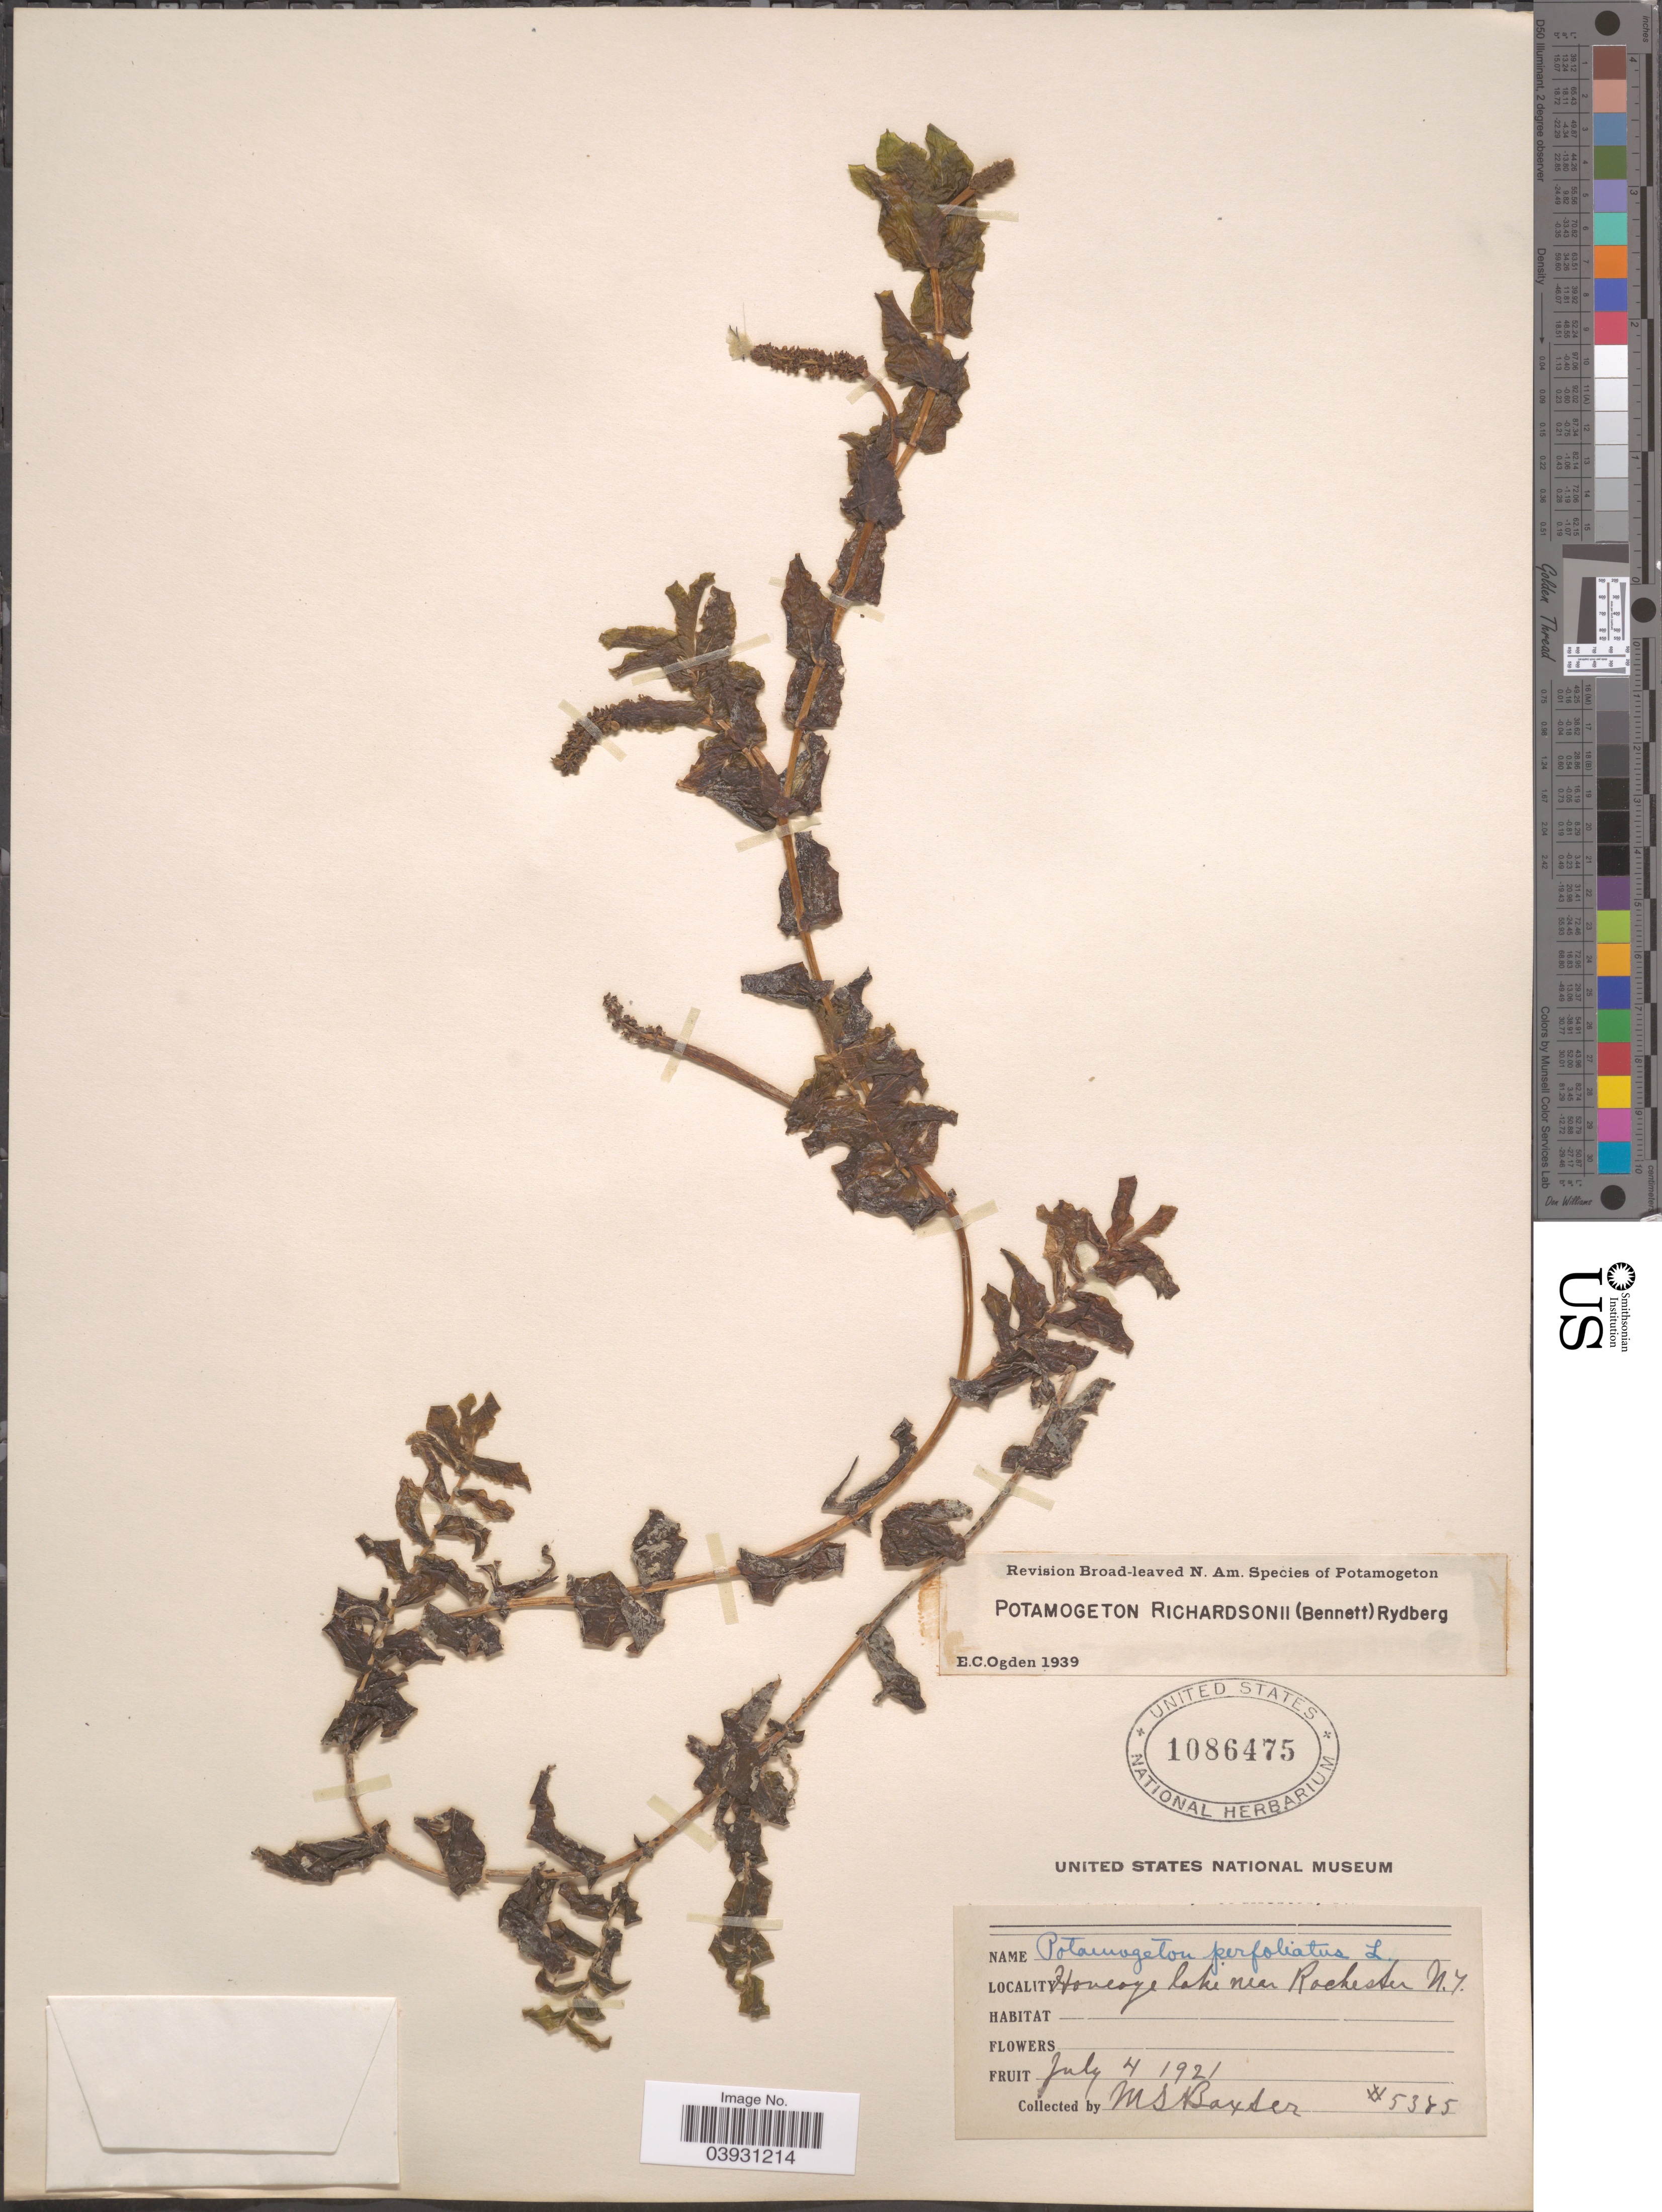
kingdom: Plantae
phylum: Tracheophyta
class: Liliopsida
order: Alismatales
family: Potamogetonaceae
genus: Potamogeton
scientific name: Potamogeton richardsonii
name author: (A.W. Benn.) Rydb.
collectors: M. Baxter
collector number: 5385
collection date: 1921-07-04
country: United States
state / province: New York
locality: Honeoye lake near Rochester.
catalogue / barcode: US 1086475